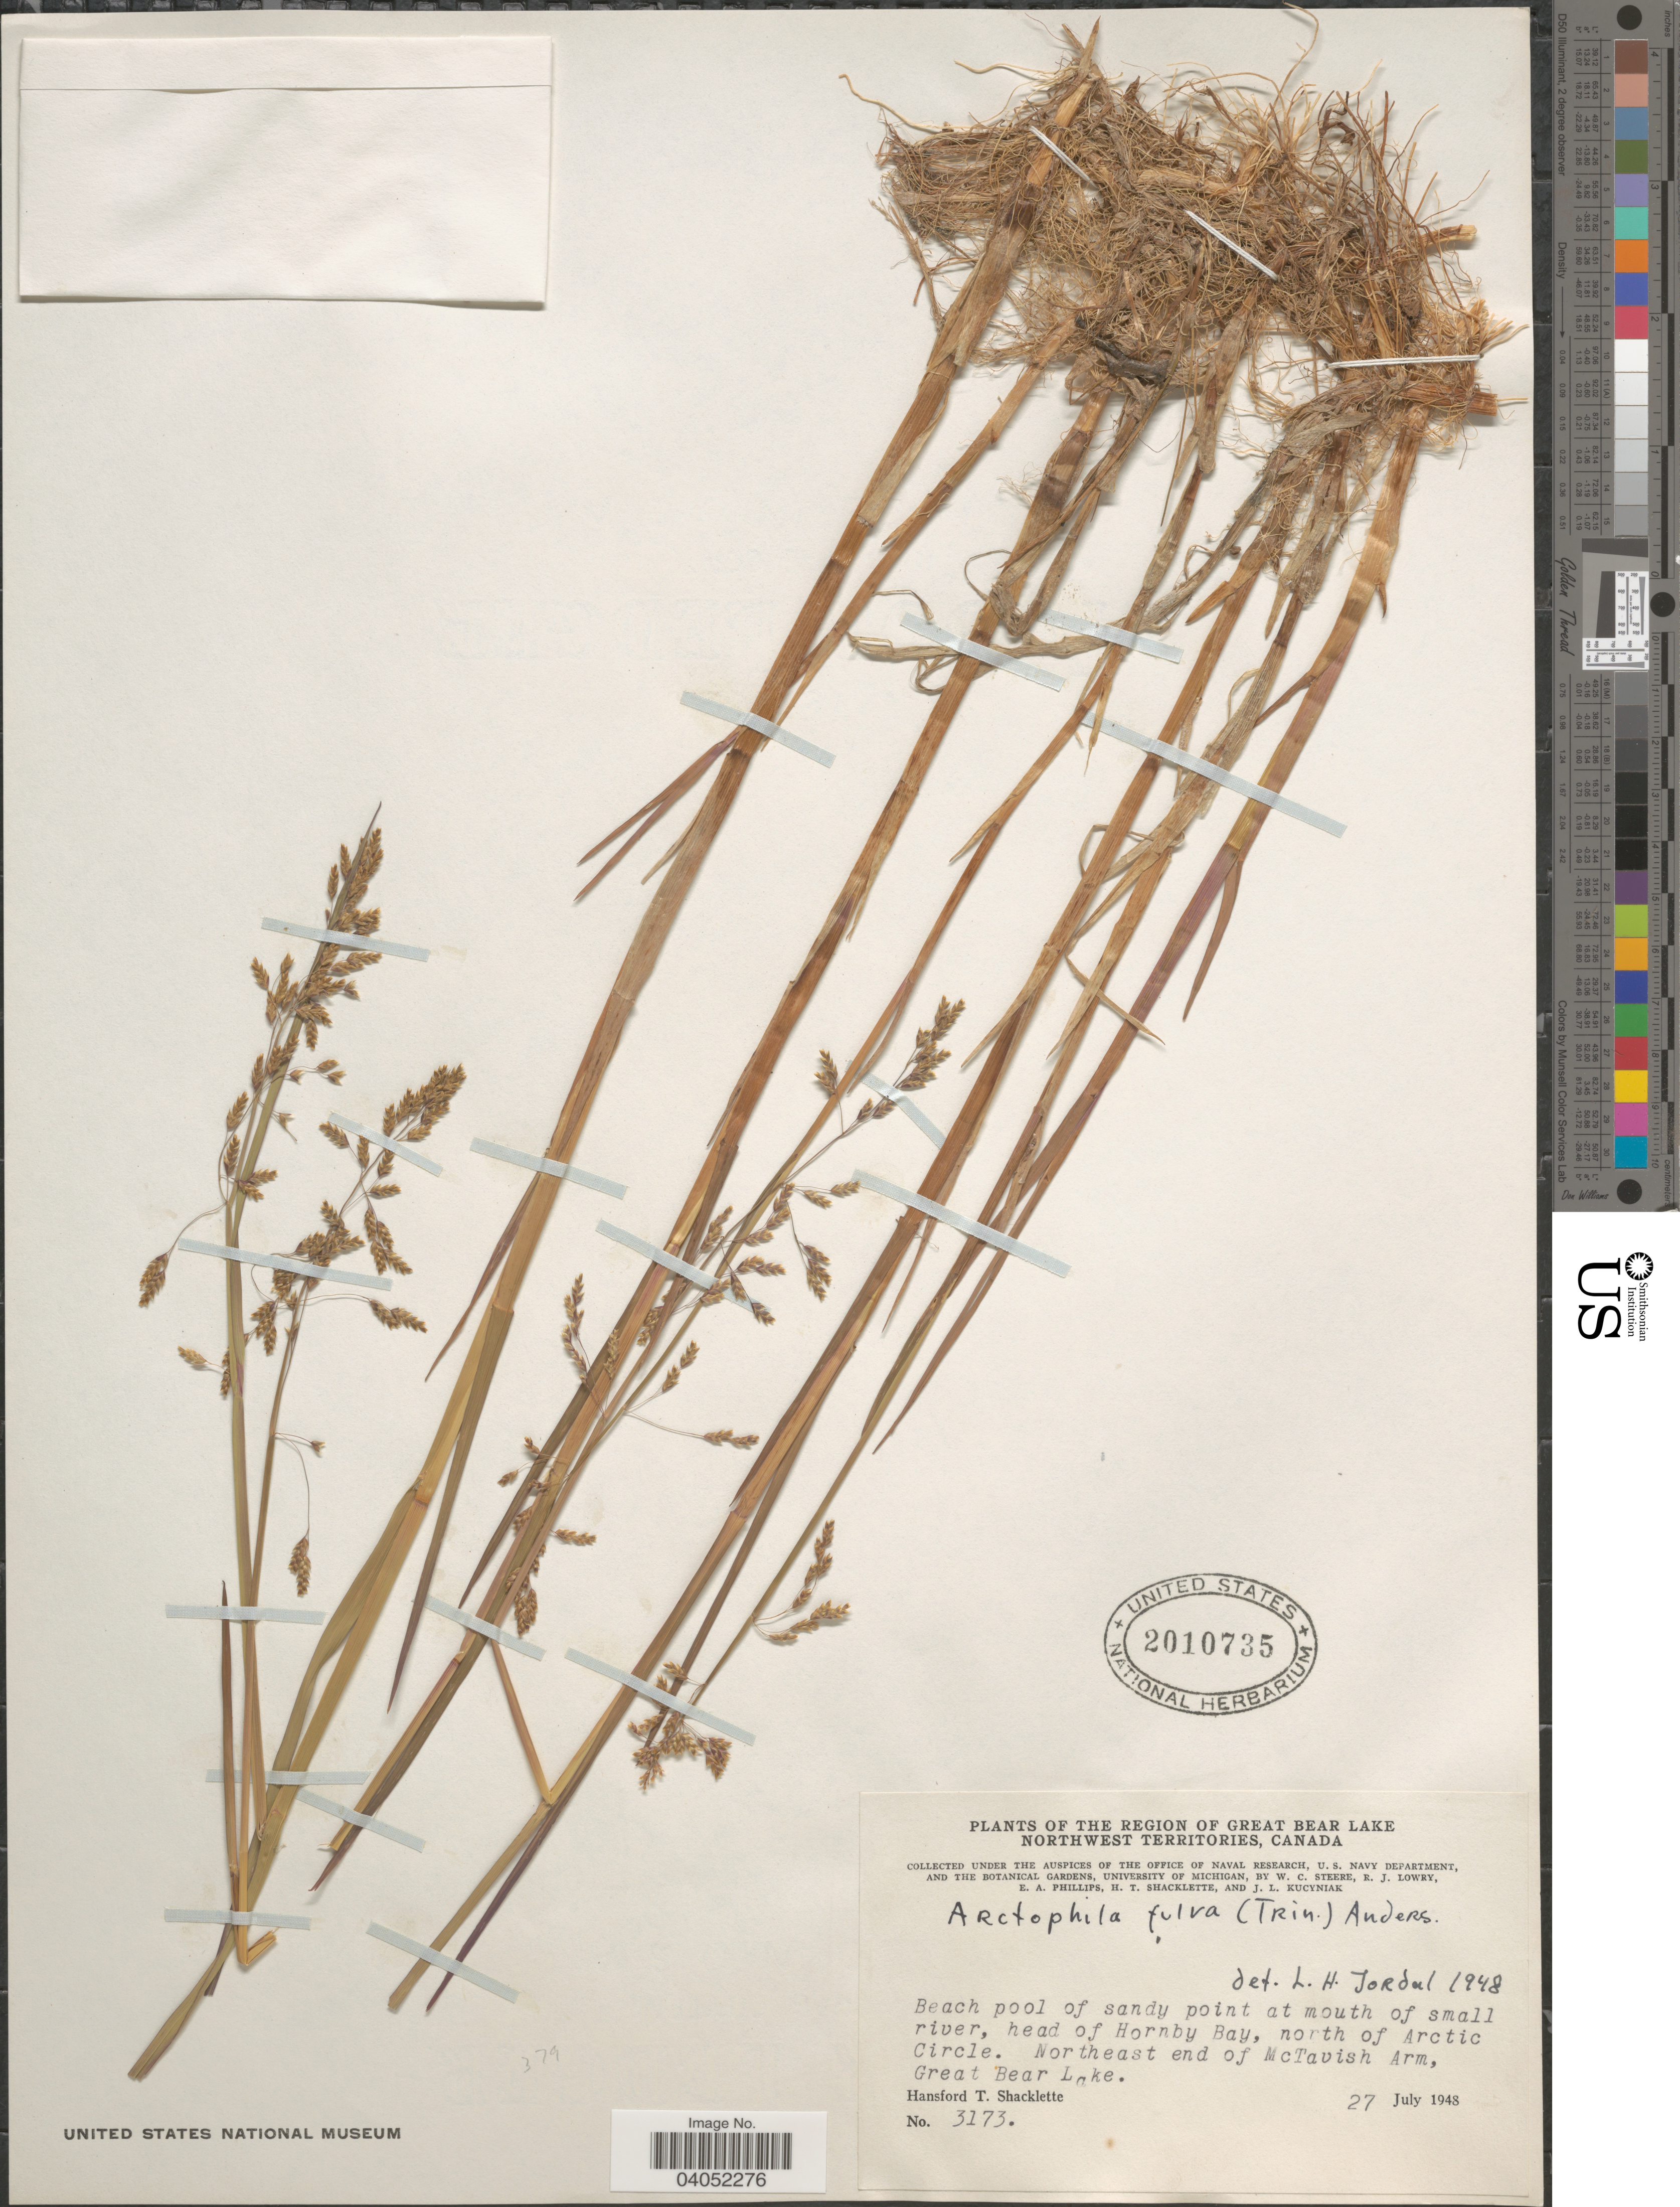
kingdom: Plantae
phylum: Tracheophyta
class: Liliopsida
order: Poales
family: Poaceae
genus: Arctophila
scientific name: Arctophila fulva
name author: (Trin.) Andersson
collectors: H. Shacklette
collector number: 3173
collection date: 1948-07-27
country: Canada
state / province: Northwest Territories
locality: Region of Great Bear Lake. At mouth of small river, head of Hornby Bay, north of Arctic Circle. Northeast end of McTavish Arm, Great Bear Lake.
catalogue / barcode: US 2010735